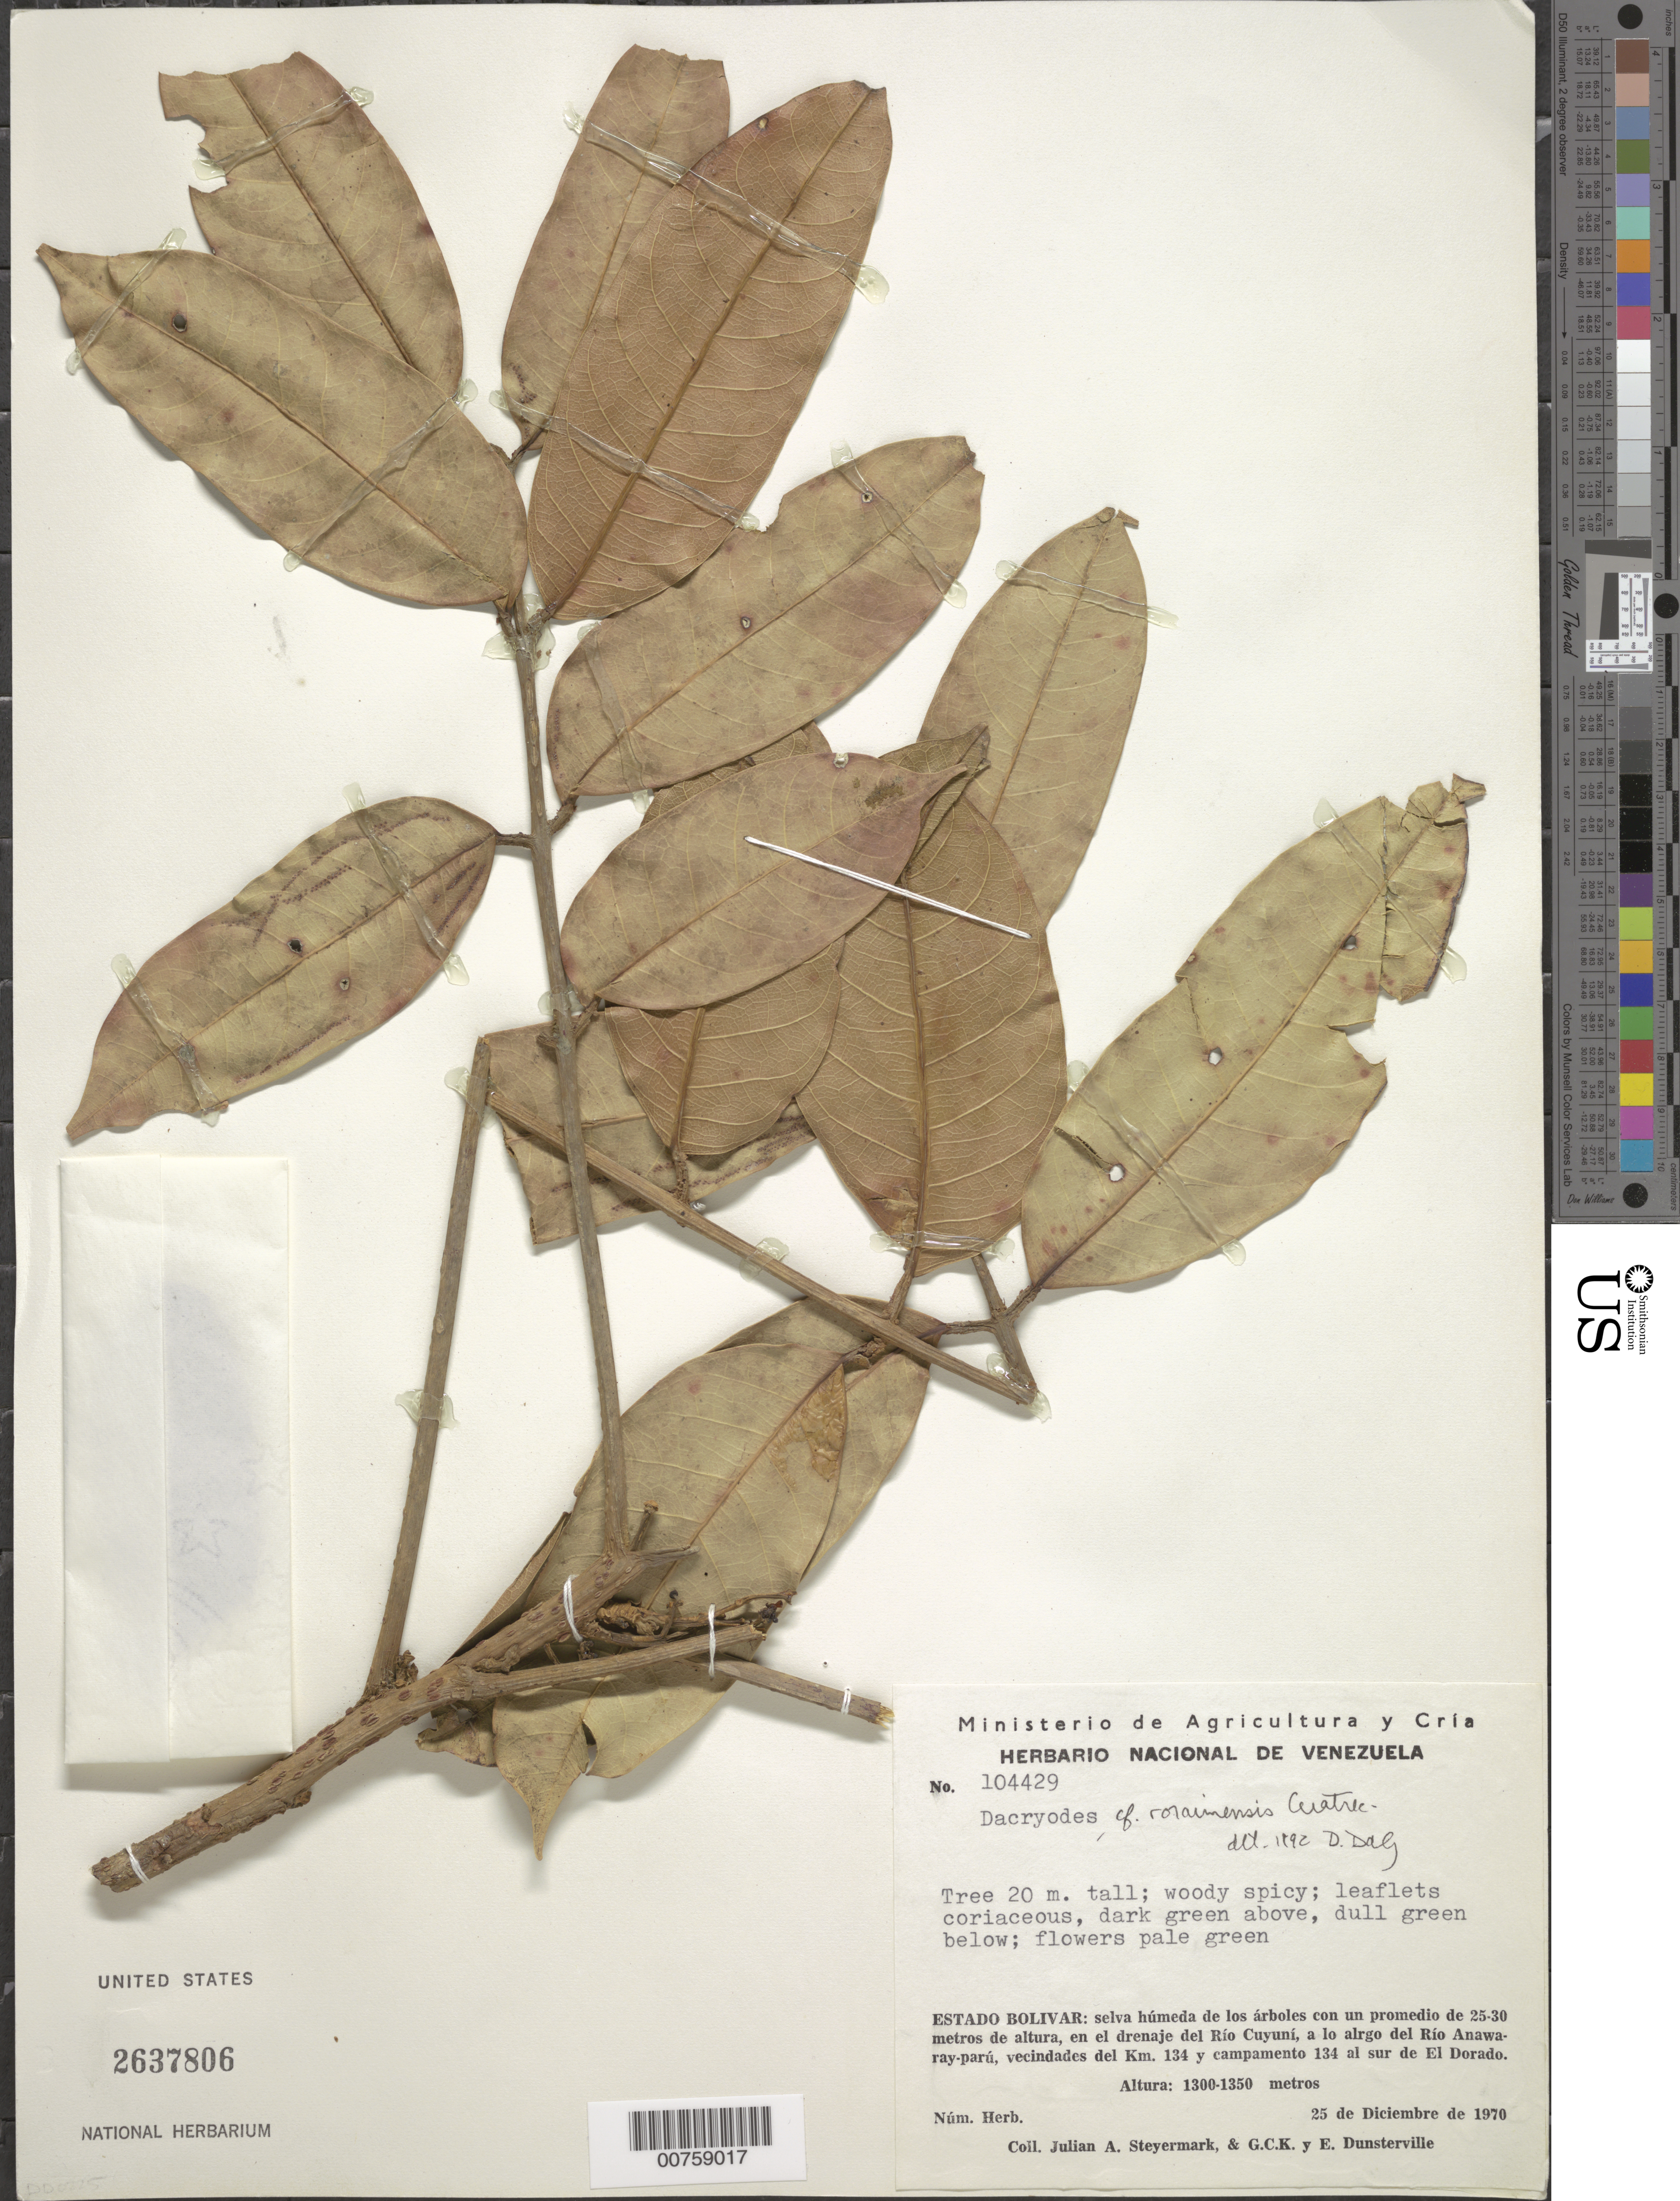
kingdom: Plantae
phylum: Tracheophyta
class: Magnoliopsida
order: Sapindales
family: Burseraceae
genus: Dacryodes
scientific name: Dacryodes roraimensis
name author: Cuatrec.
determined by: Daly, D. C.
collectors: J. Steyermark, G. C. K. Dunsterville & E. Dunsterville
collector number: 104429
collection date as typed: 25-Dec-70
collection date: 1970-12-25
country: Venezuela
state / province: Bolívar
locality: Río Cuyuni drainage, along Río Anawaray-parú, vicinity of km. 134 and camp 134 S of El Dorado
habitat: Selva húmeda de los arboles con un promedio de 25-30m de alt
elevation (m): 1300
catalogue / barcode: US 2637806